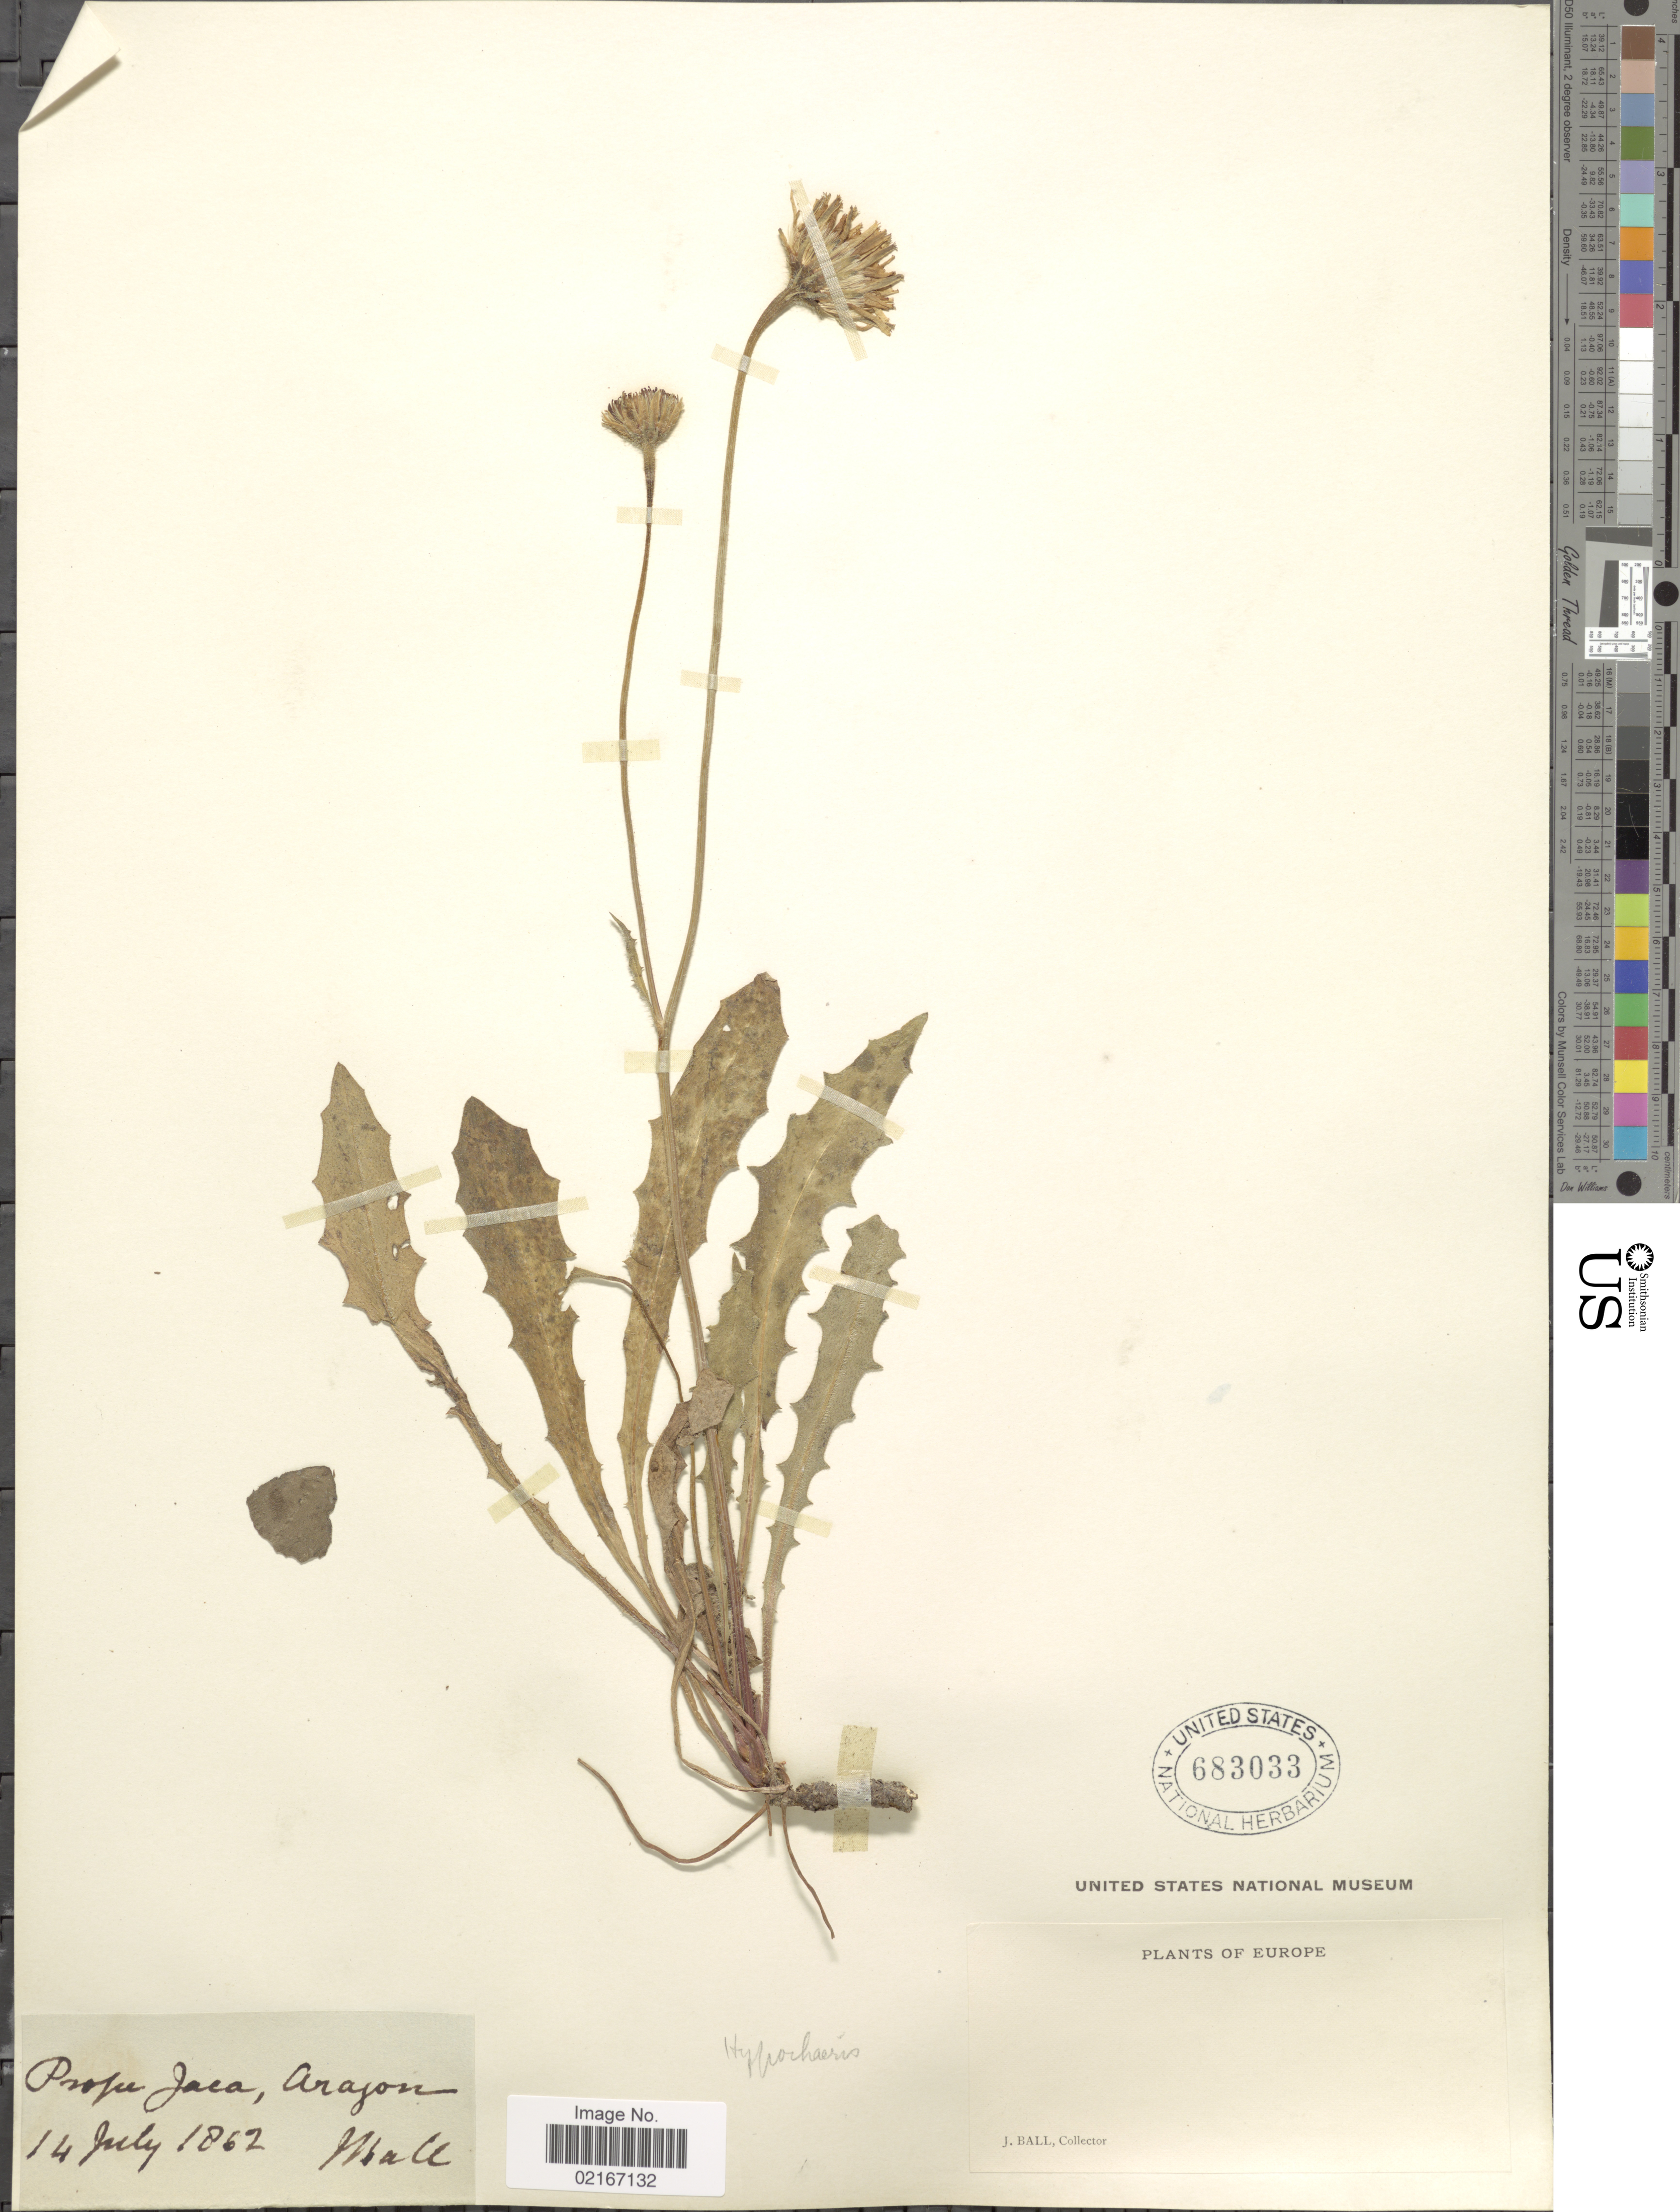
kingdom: Plantae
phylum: Tracheophyta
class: Magnoliopsida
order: Asterales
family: Asteraceae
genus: Hypochaeris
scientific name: Hypochaeris sp.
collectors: J. Ball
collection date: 1862-07-14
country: Spain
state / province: Aragón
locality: Prope Jaca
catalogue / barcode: US 683033